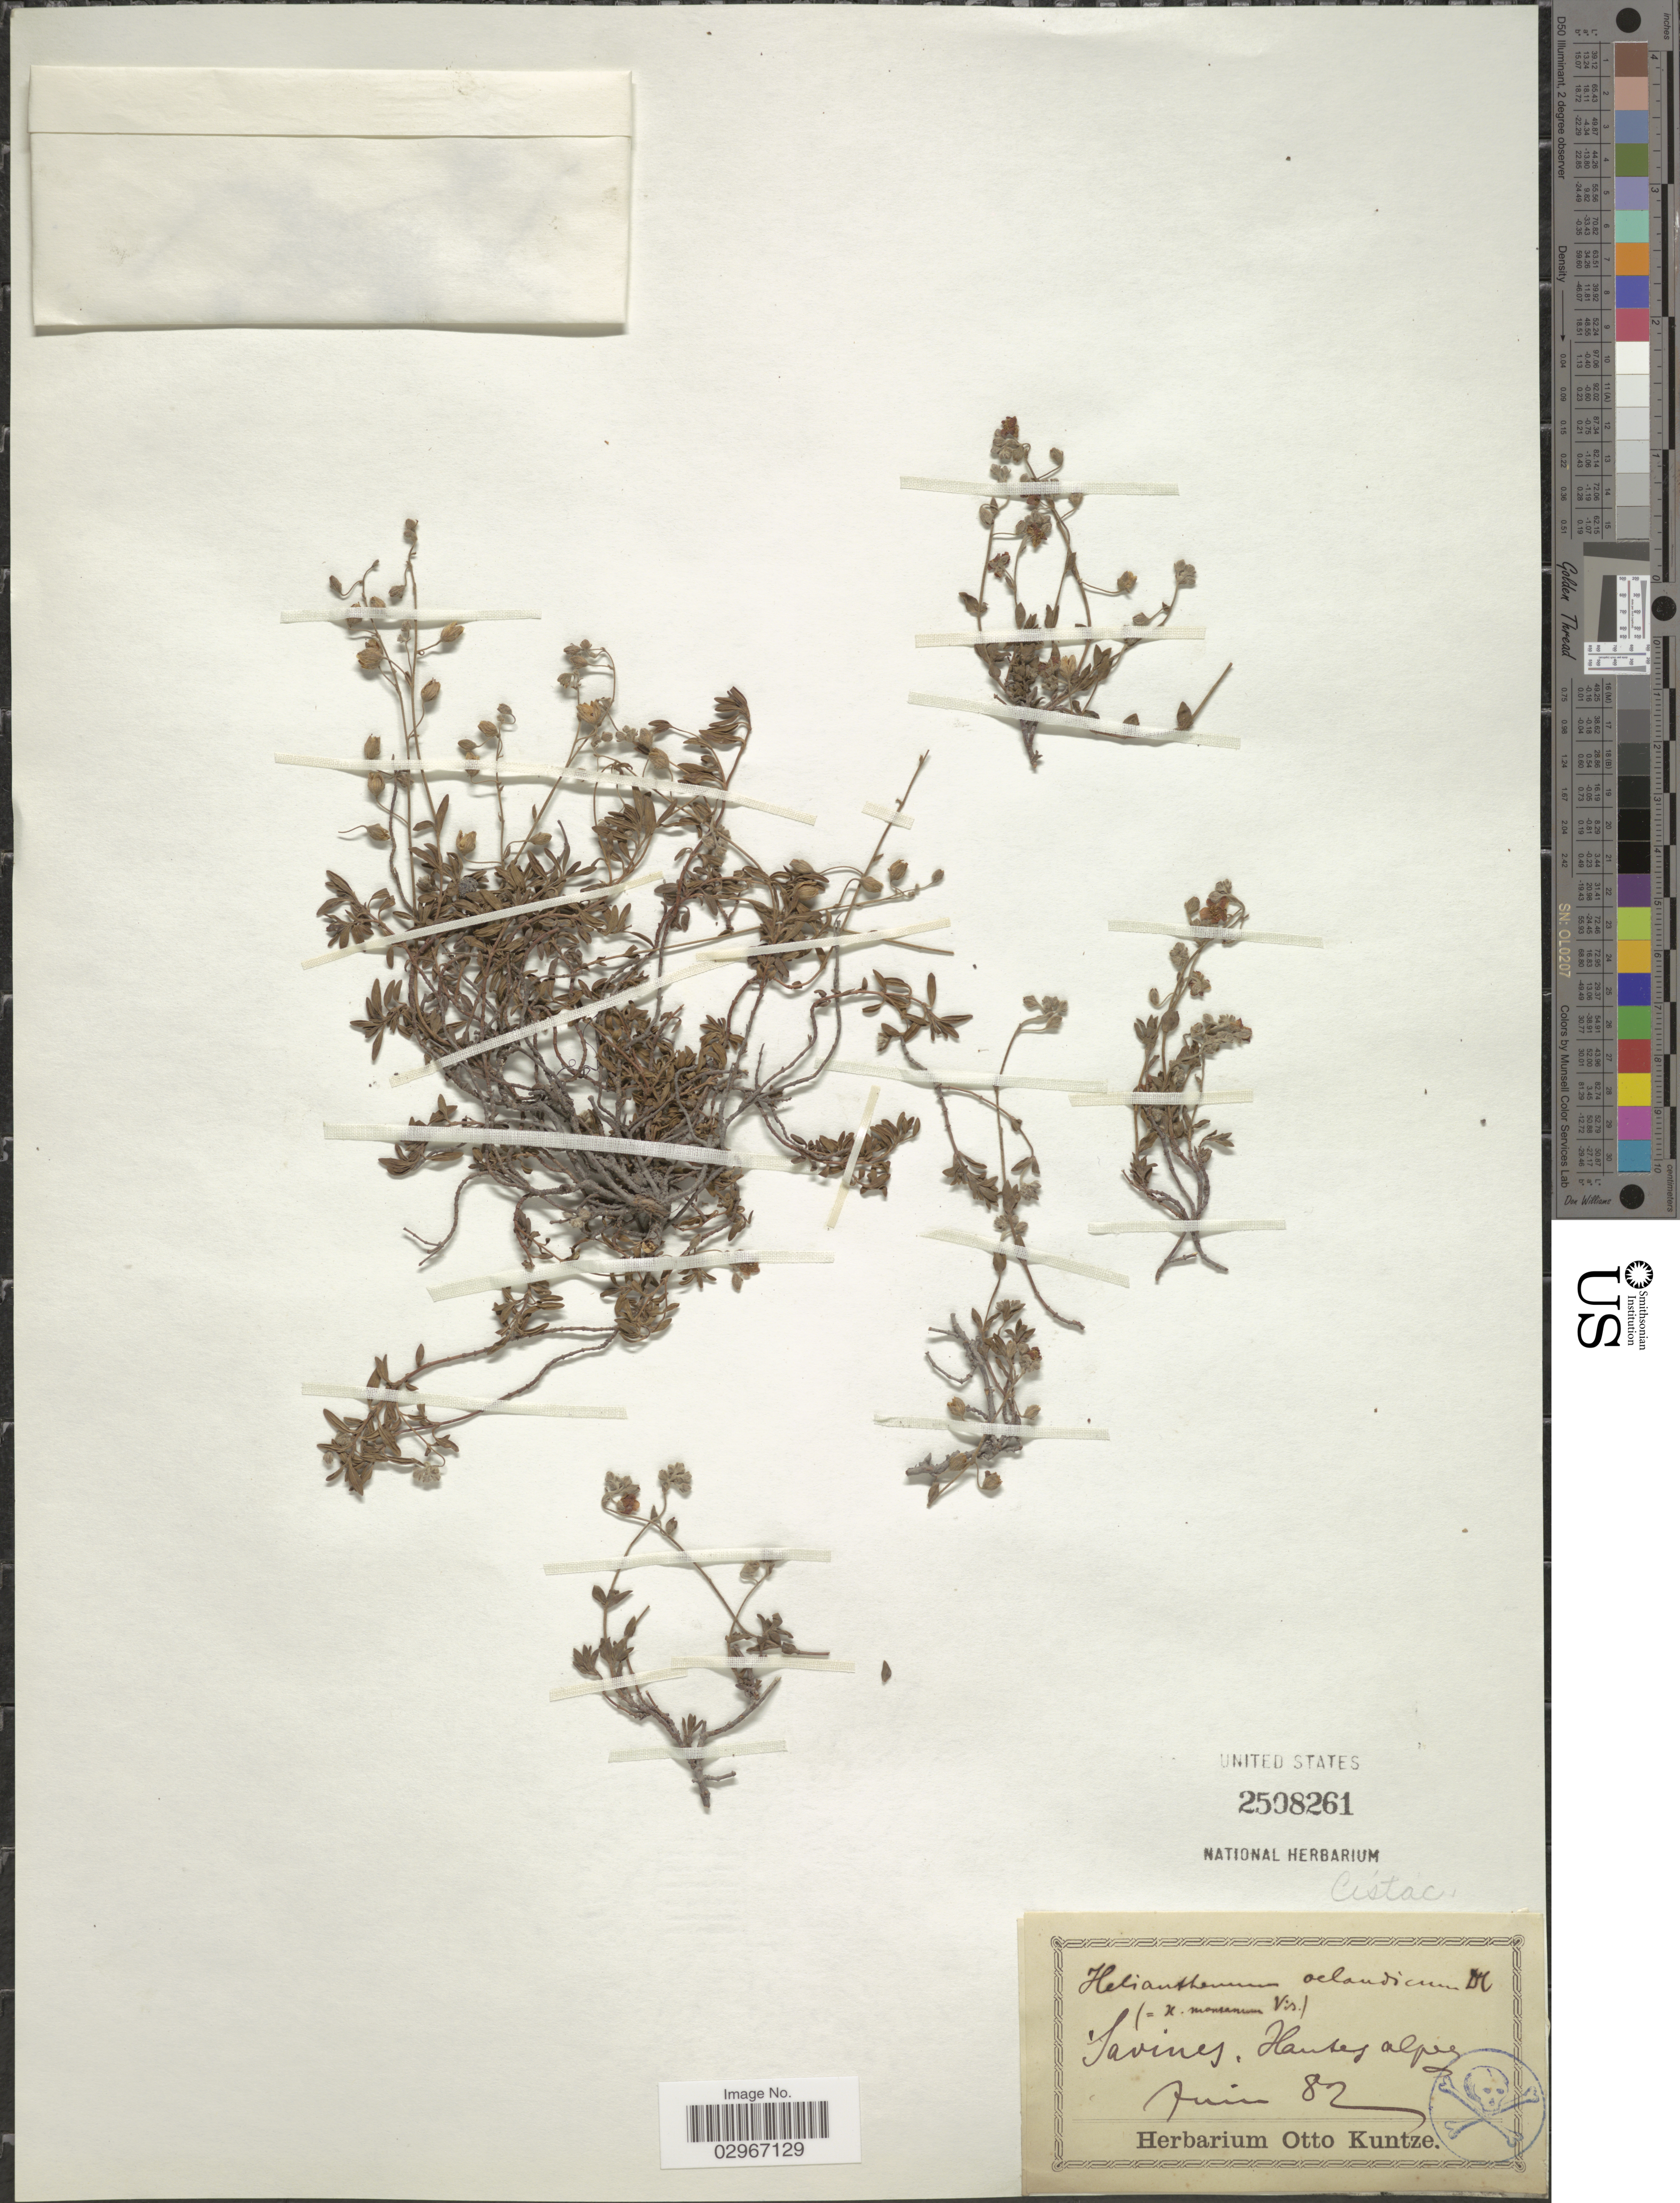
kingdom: Plantae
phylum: Tracheophyta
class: Magnoliopsida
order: Malvales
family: Cistaceae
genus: Helianthemum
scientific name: Helianthemum montanum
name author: Vis.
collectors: ex herb. Otto Kuntze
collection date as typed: Transcribed d/m/y: /6/82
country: France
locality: Savines. Hautes alpes.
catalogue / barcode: US 2508261